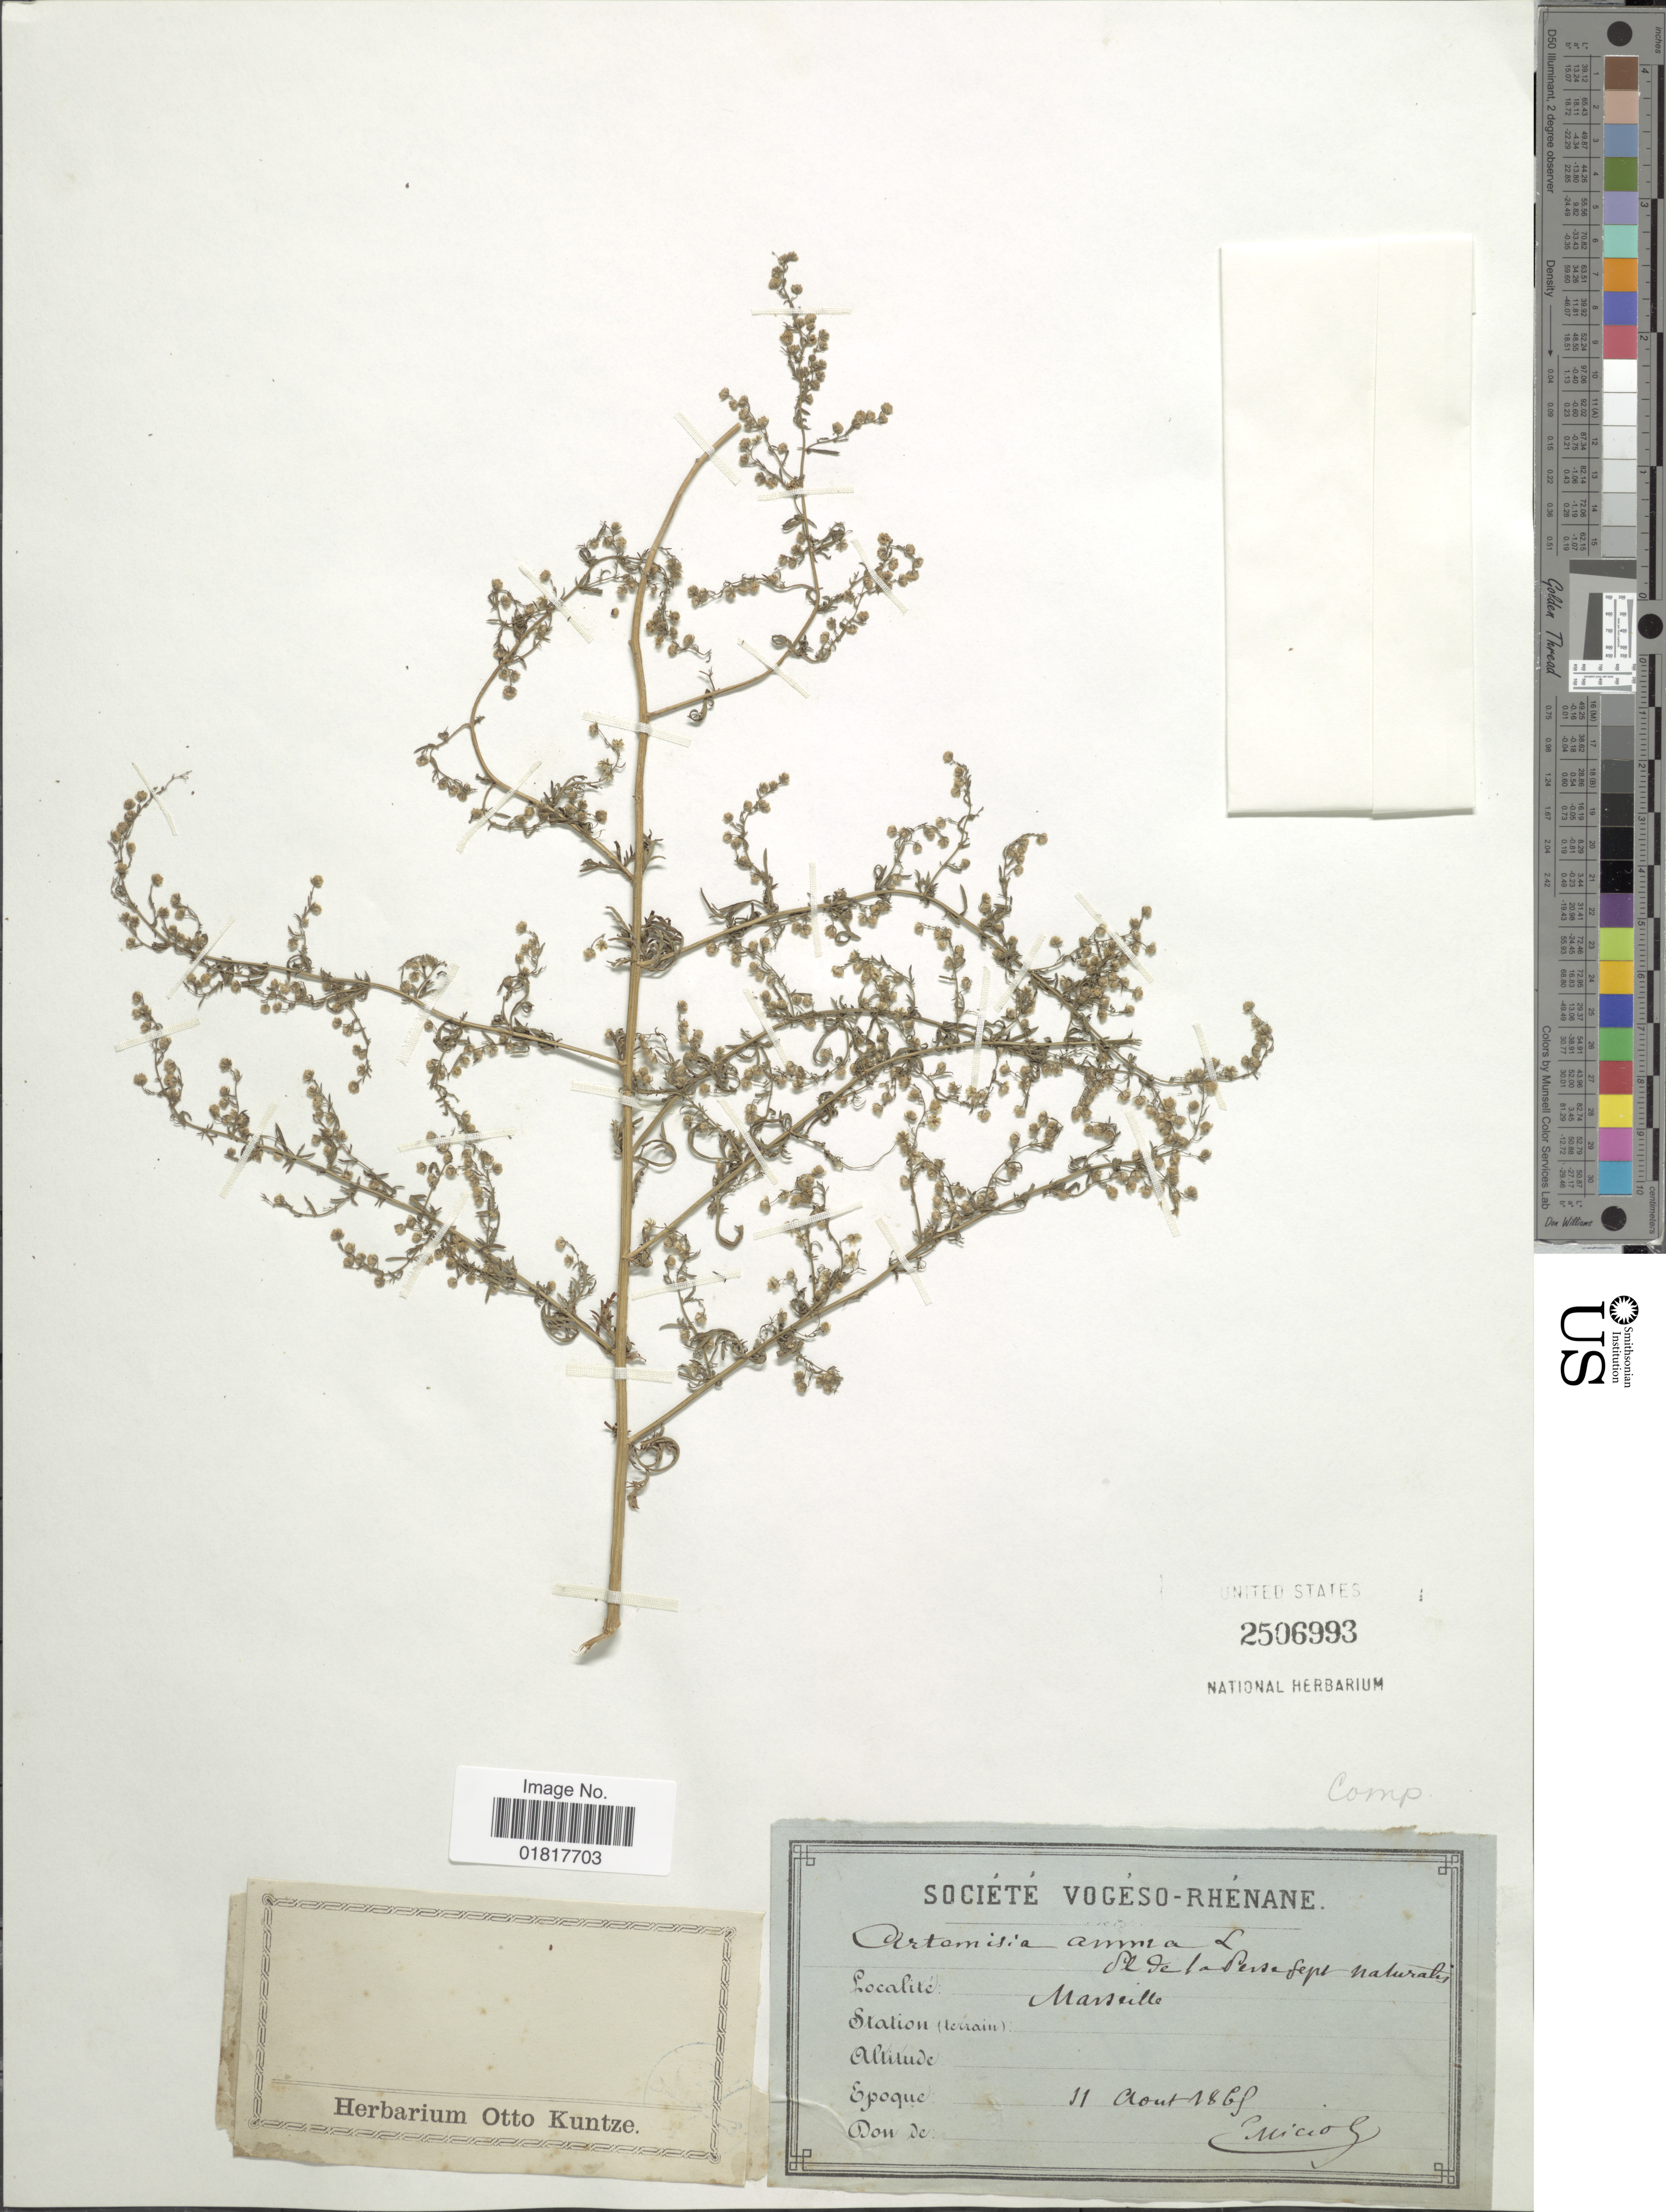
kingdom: Plantae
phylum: Tracheophyta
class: Magnoliopsida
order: Asterales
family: Asteraceae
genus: Artemisia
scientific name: Artemisia annua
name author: L.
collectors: -. Miciol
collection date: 1869-08-11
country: France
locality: Marseille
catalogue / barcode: US 2506993